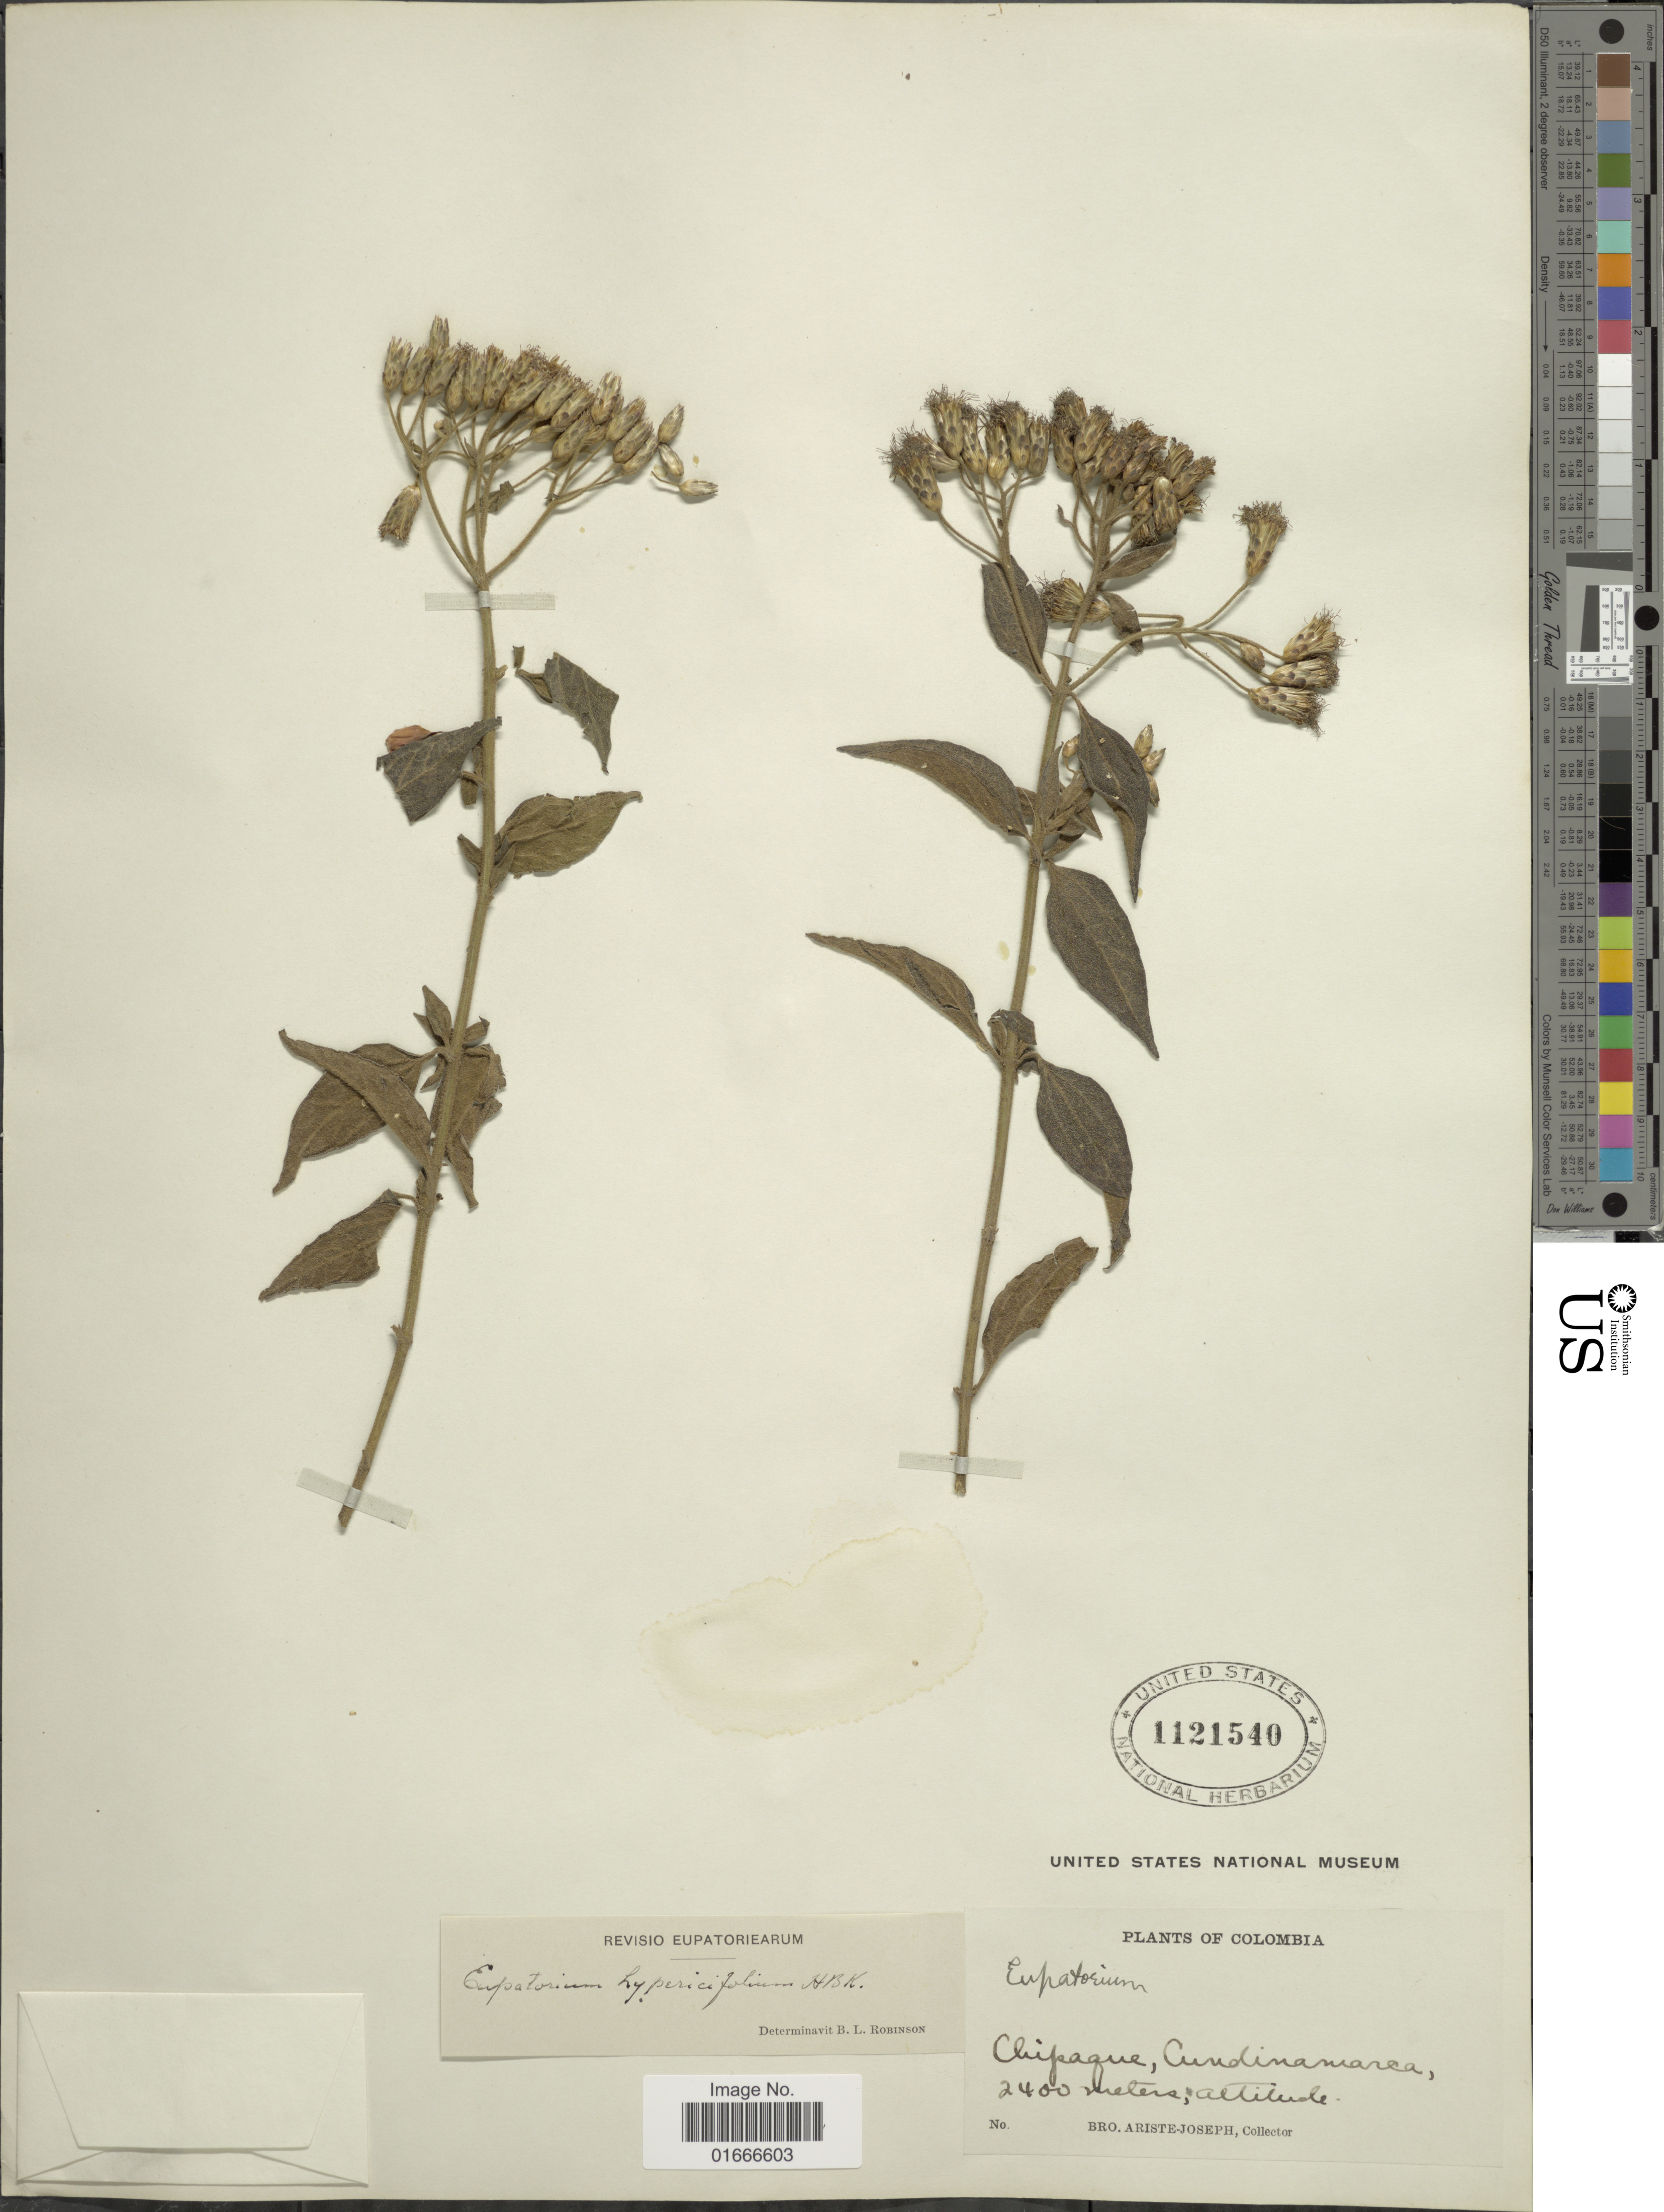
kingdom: Plantae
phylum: Tracheophyta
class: Magnoliopsida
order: Asterales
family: Asteraceae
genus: Chromolaena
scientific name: Chromolaena hypericifolia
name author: (Kunth) R.M. King & H. Rob.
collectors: Bro. Ariste-Joseph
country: Colombia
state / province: Cundinamarca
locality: Chipaque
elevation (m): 2400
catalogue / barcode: US 1121540